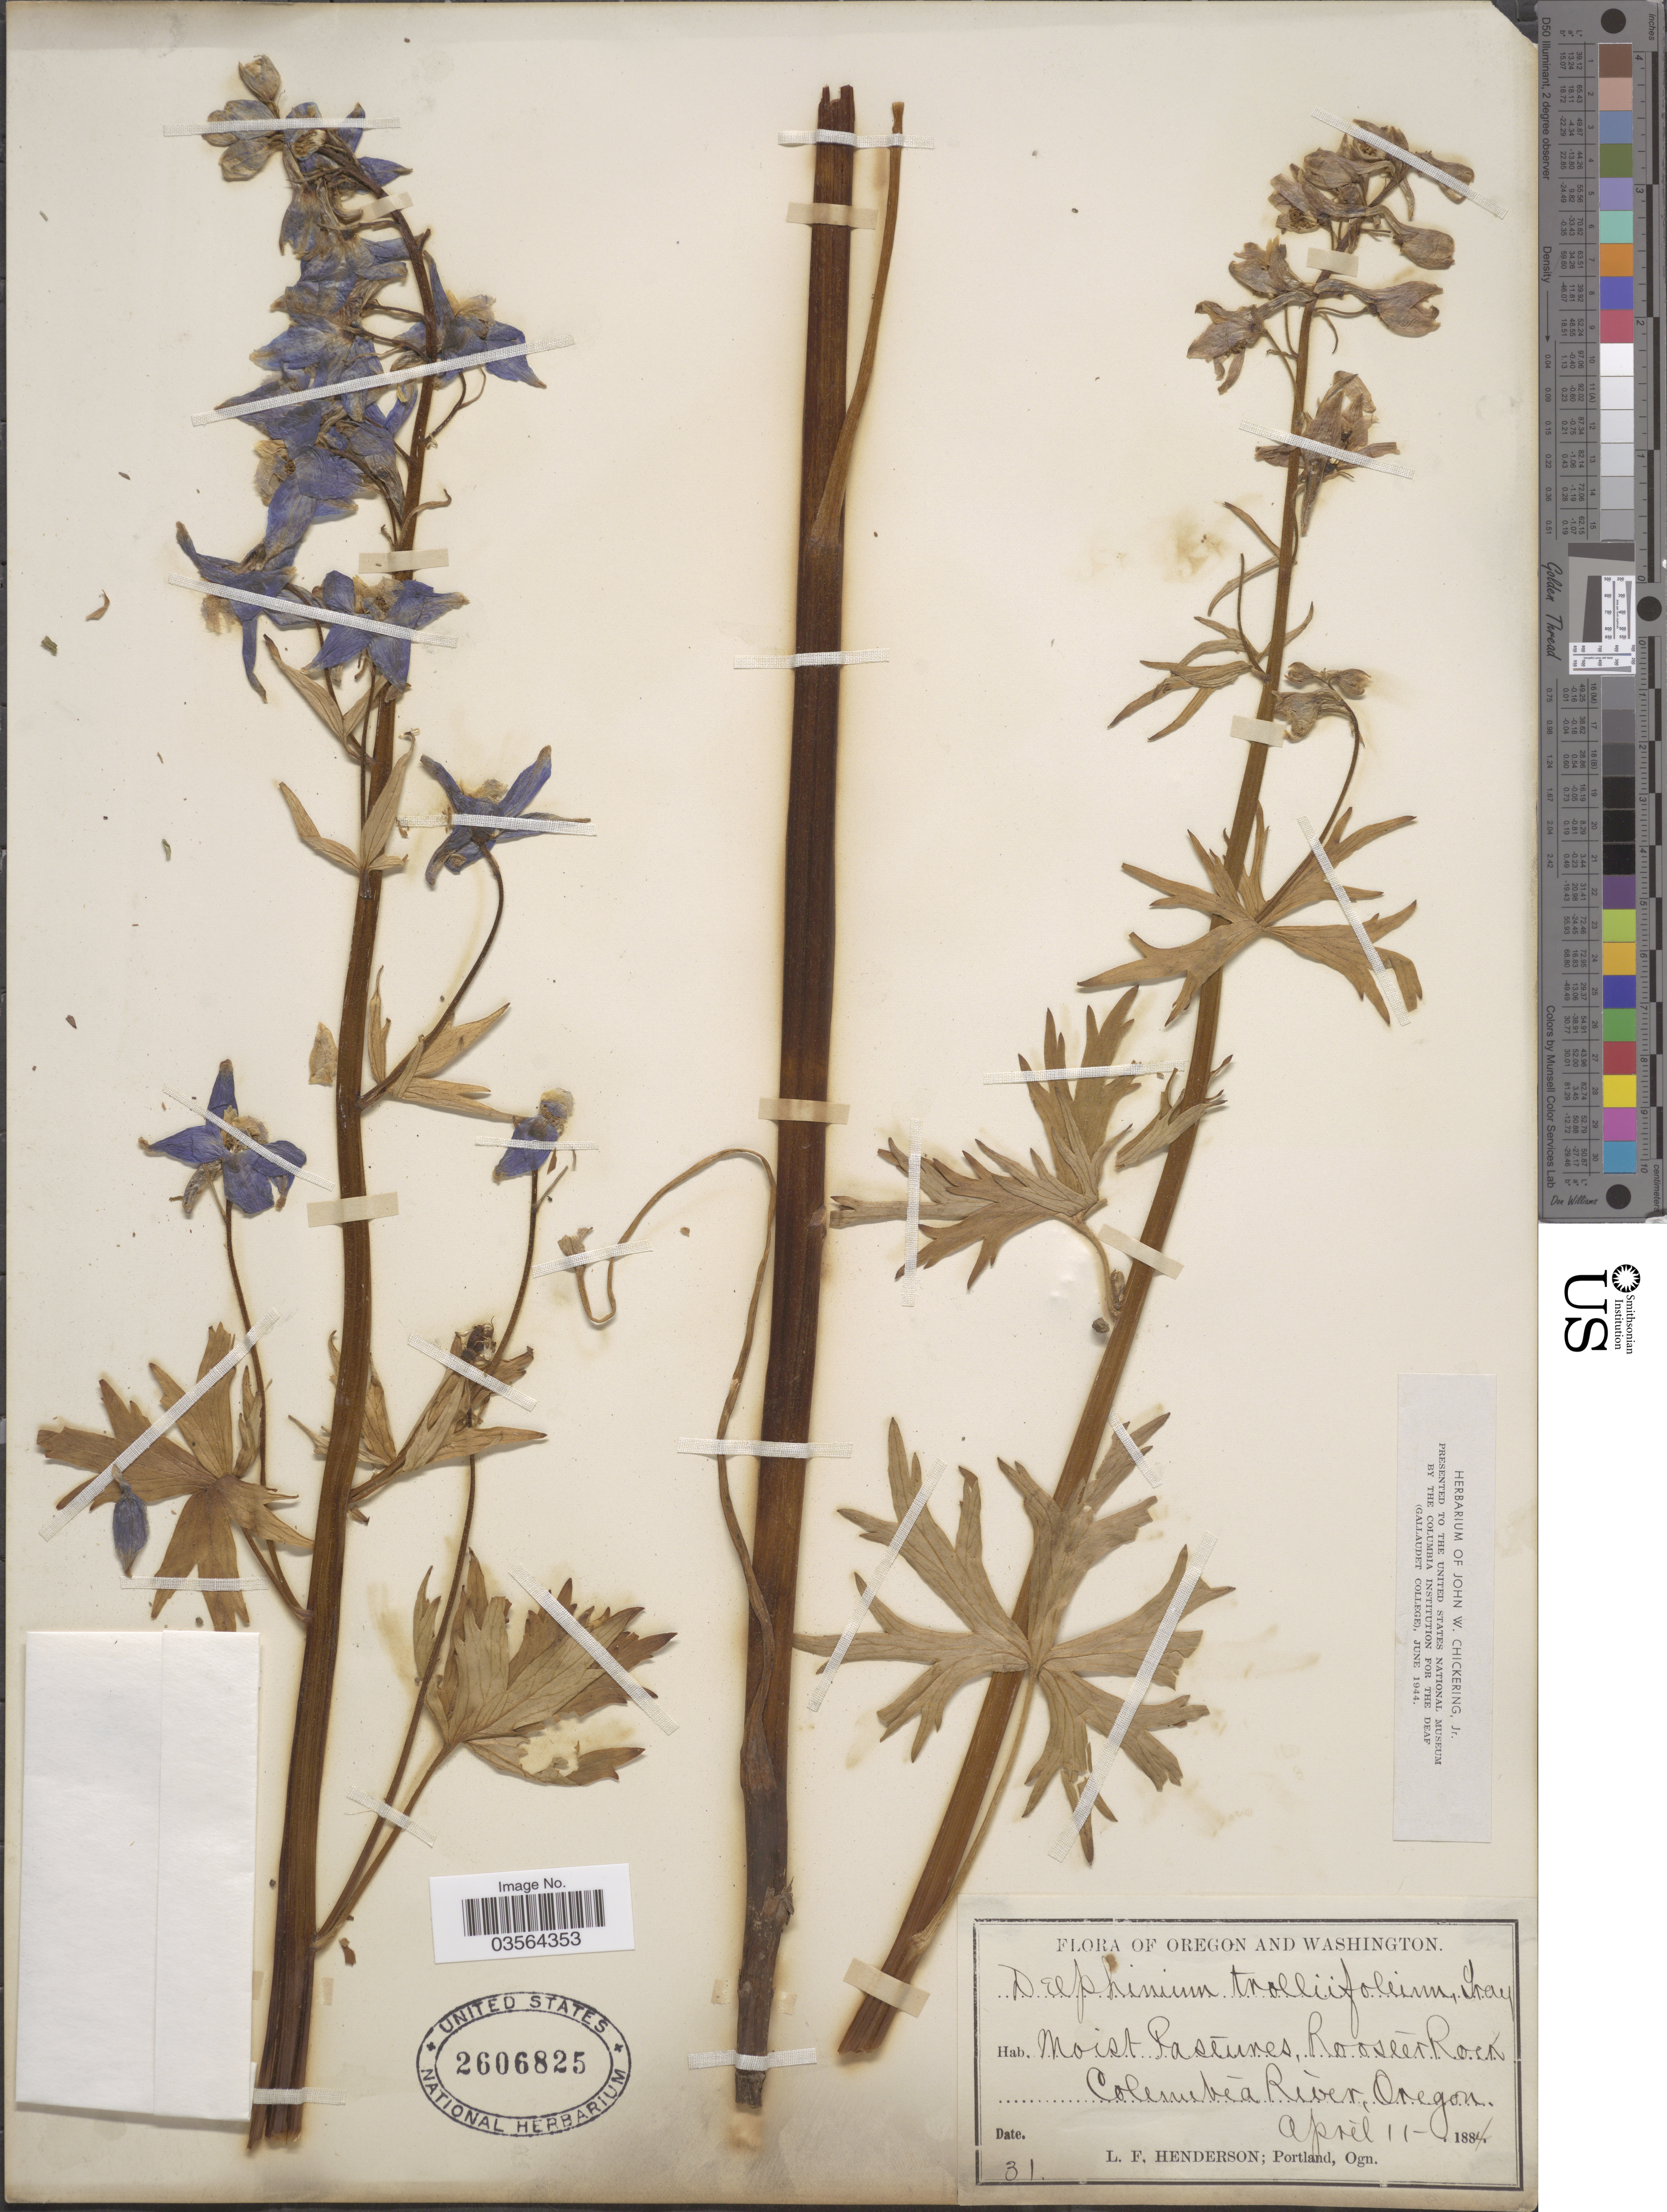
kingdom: Plantae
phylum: Tracheophyta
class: Magnoliopsida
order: Ranunculales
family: Ranunculaceae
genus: Delphinium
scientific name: Delphinium trolliifolium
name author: A. Gray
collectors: L. Henderson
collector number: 31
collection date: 1884-04-11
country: United States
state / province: Oregon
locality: Moist Pastures, Rooster Rock Columbia River.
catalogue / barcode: US 2606825